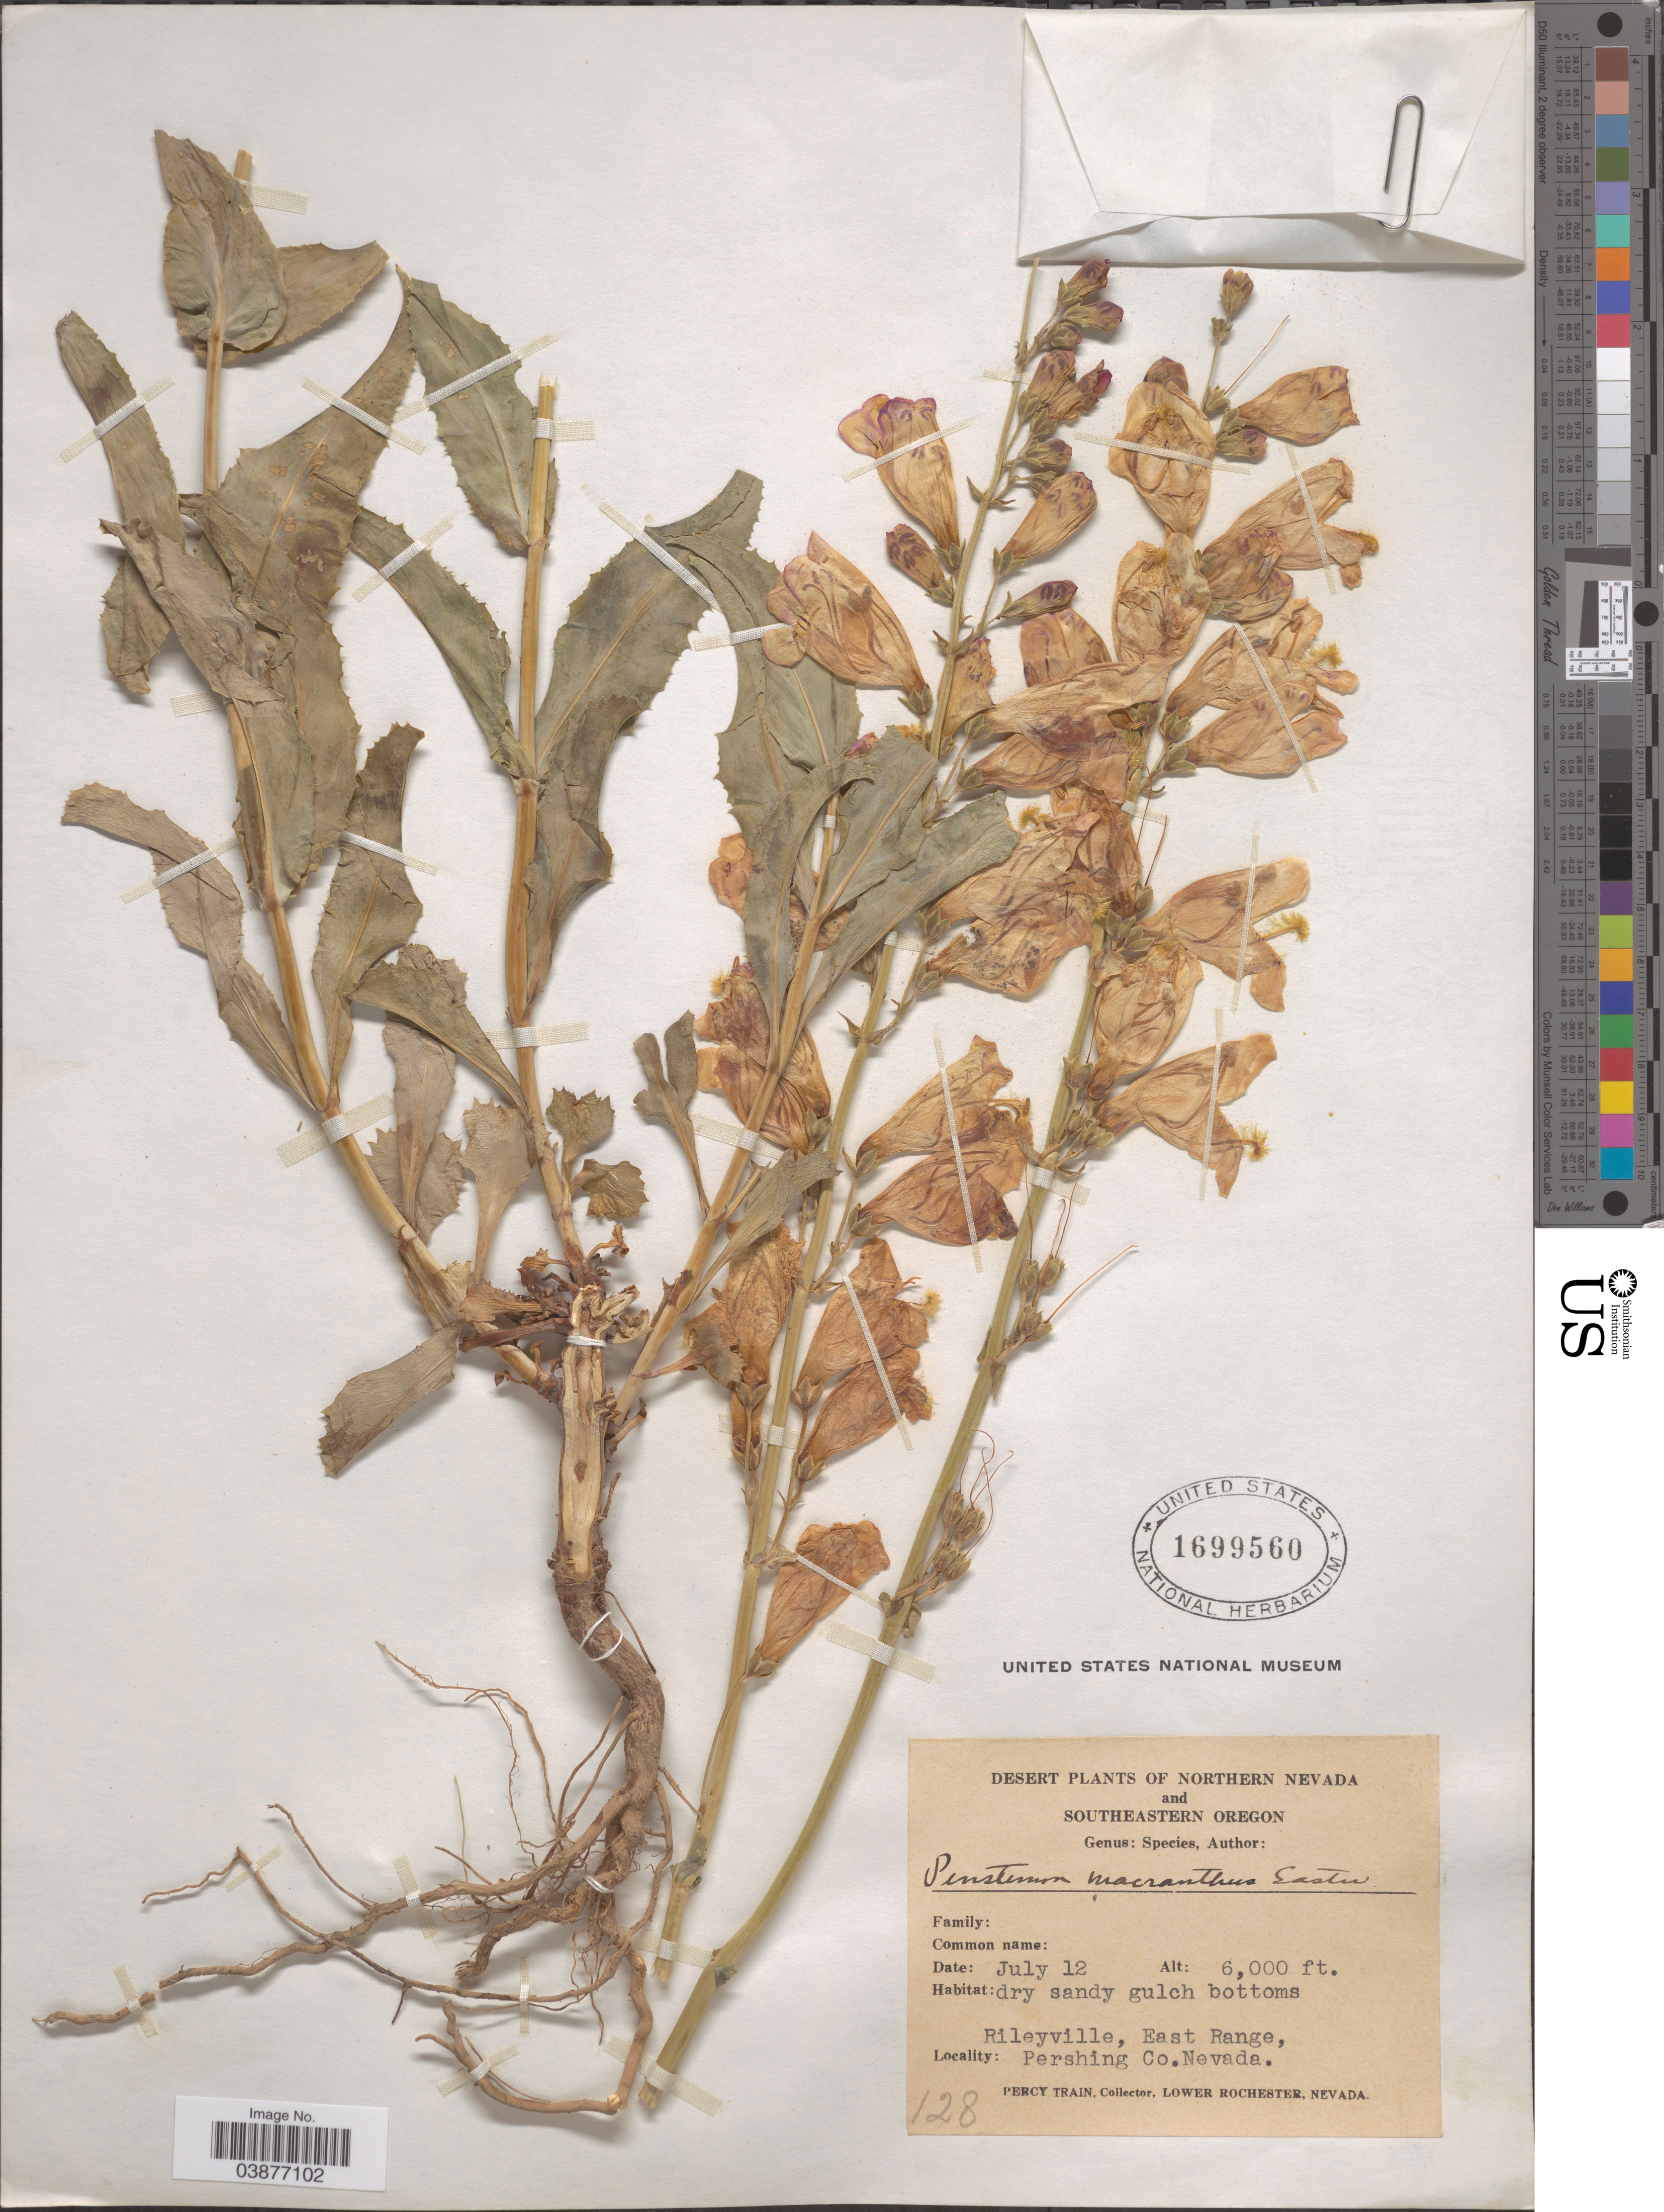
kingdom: Plantae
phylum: Tracheophyta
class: Magnoliopsida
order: Lamiales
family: Plantaginaceae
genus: Penstemon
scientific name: Penstemon palmeri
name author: A. Gray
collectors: P. Train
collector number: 128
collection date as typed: Transcribed d/m/y: /7/12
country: United States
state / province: Nevada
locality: Northern Nevada. Rileyville, East Range, Pershing Co.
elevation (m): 1829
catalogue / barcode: US 1699560